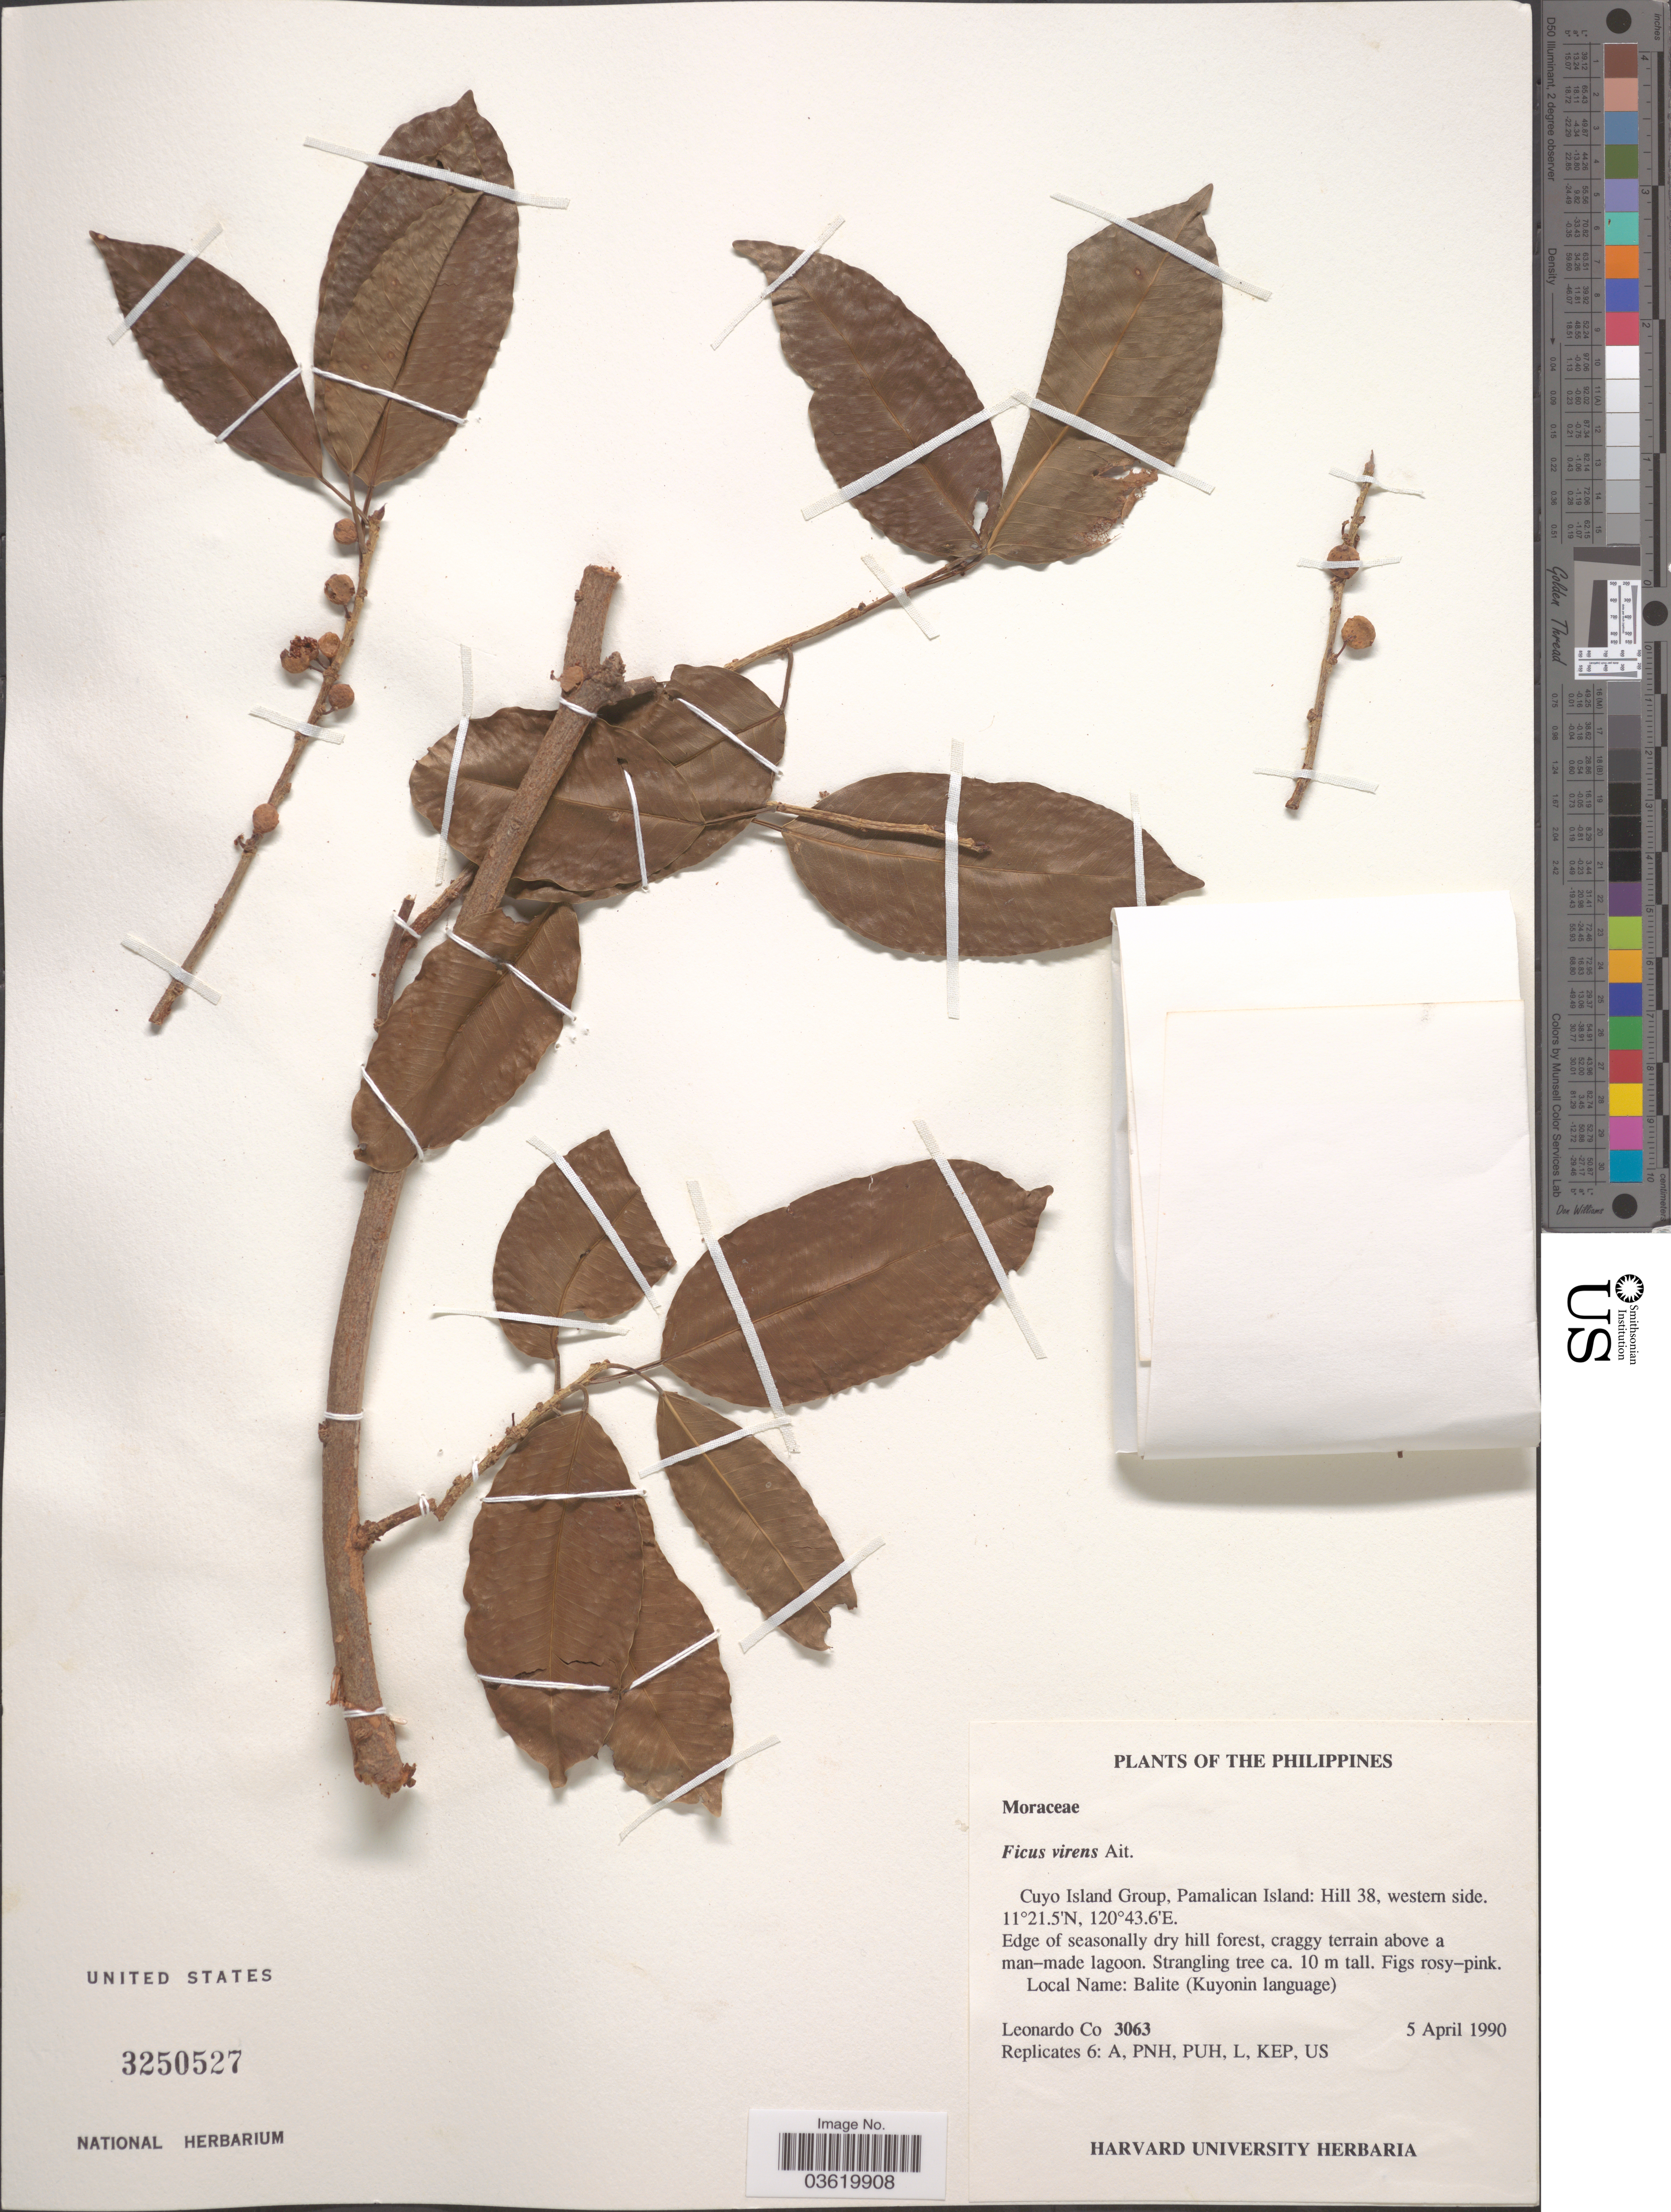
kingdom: Plantae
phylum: Tracheophyta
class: Magnoliopsida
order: Rosales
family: Moraceae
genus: Ficus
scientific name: Ficus virens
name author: Aiton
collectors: L. Co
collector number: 3063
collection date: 1990-04-05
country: Philippines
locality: Cuyo Island Group, Pamalican Island: Hill 38, western side.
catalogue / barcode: US 3250527